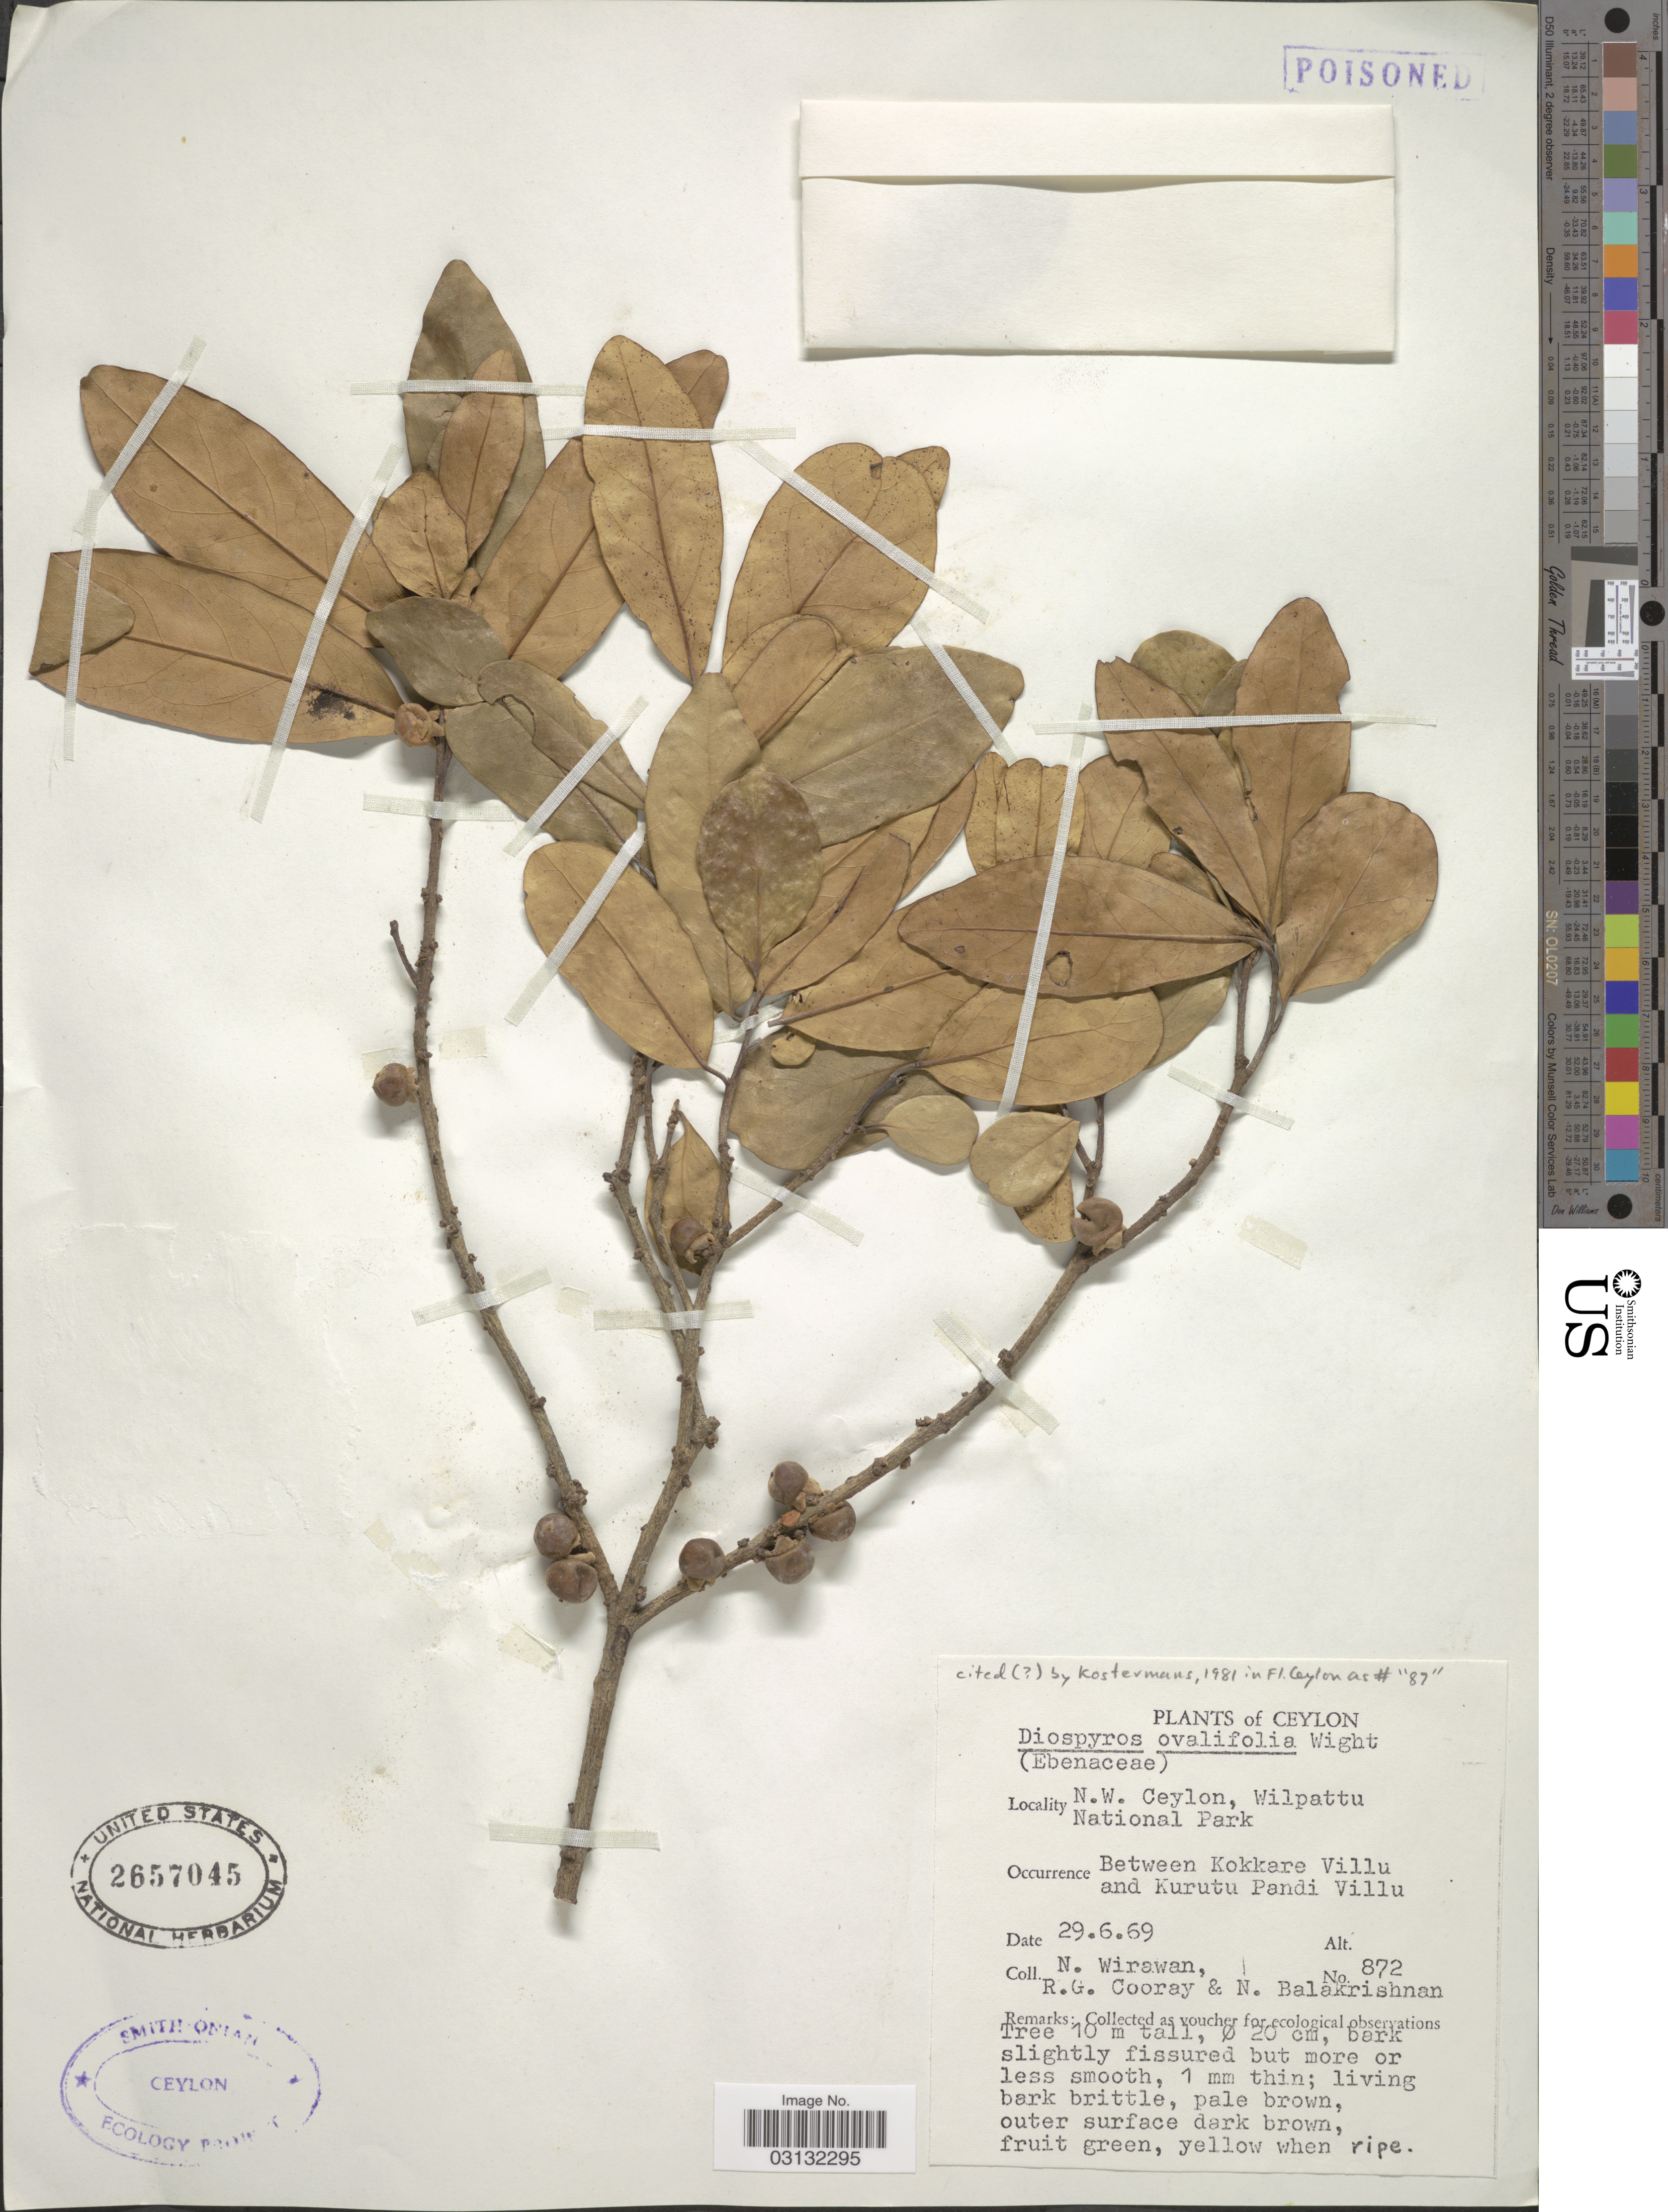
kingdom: Plantae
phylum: Tracheophyta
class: Magnoliopsida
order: Ericales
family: Ebenaceae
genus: Diospyros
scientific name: Diospyros ovalifolia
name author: Wight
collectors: N. Wirawan, R. Cooray & N. Balakrishnan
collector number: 872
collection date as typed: Transcribed d/m/y: 29/6/69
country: Sri Lanka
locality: Ceylon. N.W. Ceylon, Wilpattu National Park. Between Kokkare Villu and Kurutu Pandi Villu.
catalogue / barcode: US 2657045